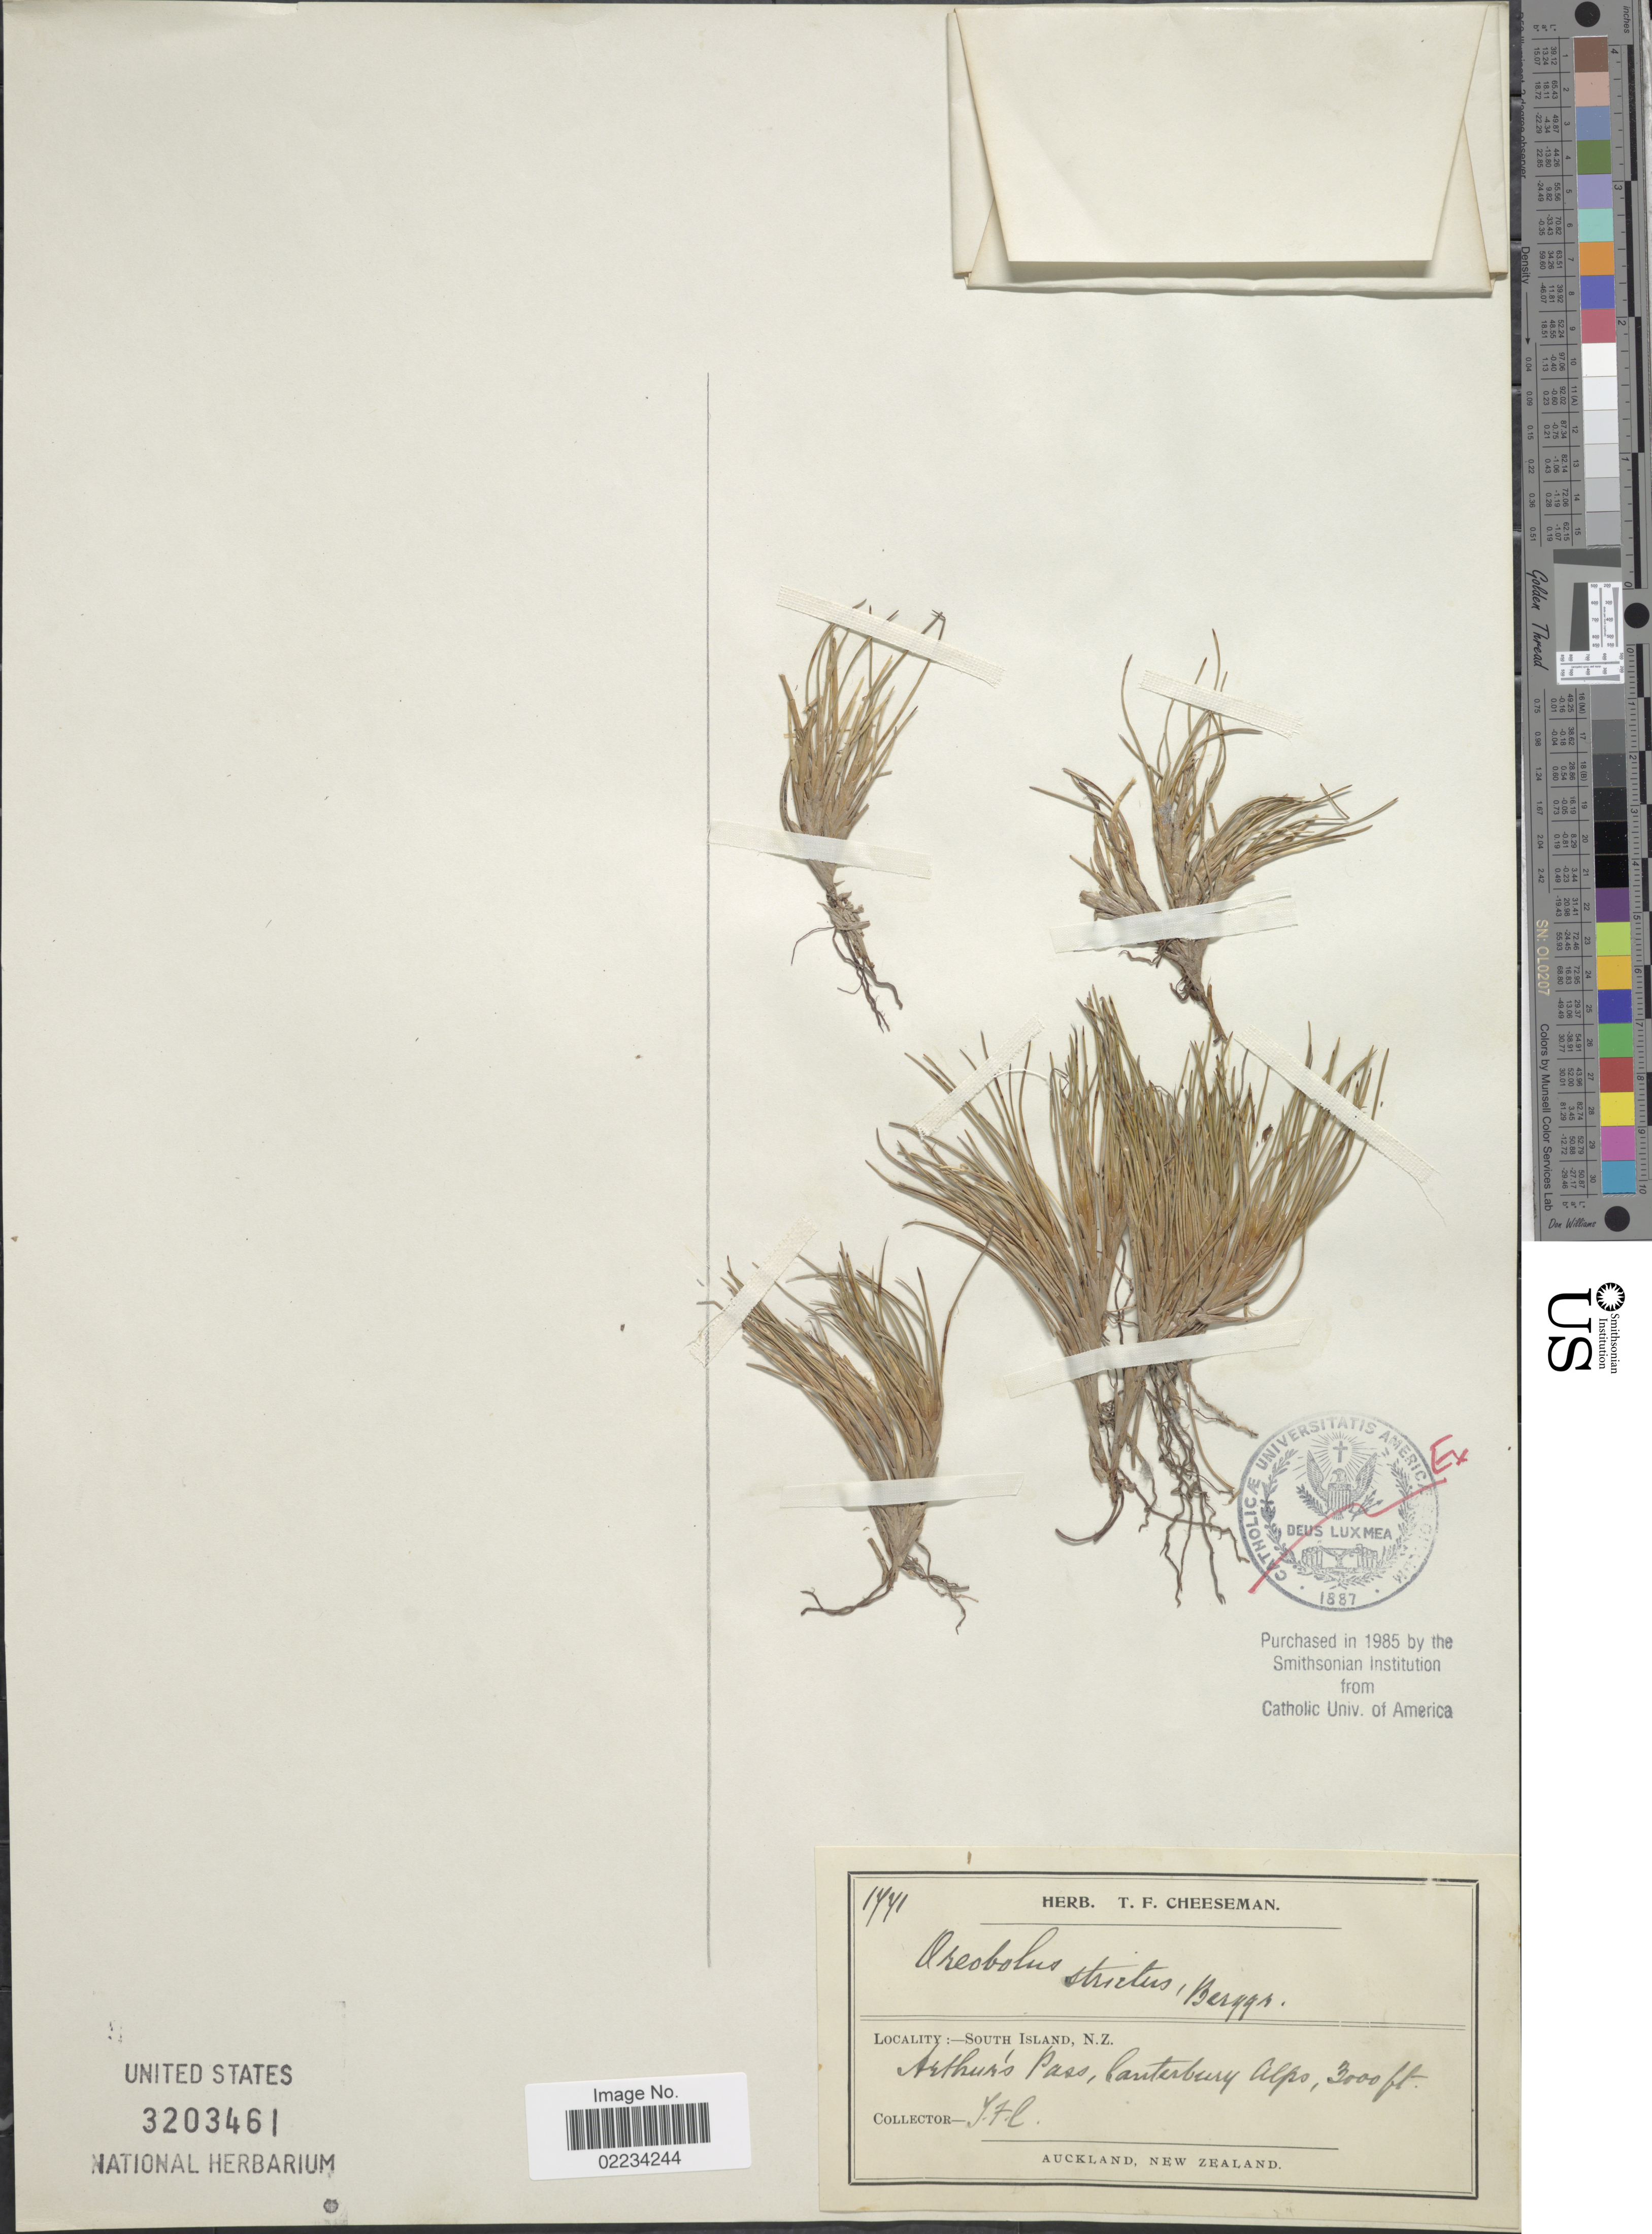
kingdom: Plantae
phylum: Tracheophyta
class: Liliopsida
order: Poales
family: Cyperaceae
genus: Oreobolus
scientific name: Oreobolus strictus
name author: Berggr.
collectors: T. F. Cheeseman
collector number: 1771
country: New Zealand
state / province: Canterbury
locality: South Island, Arthur's Pass, Canterbury Alps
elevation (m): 914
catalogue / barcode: US 3203461